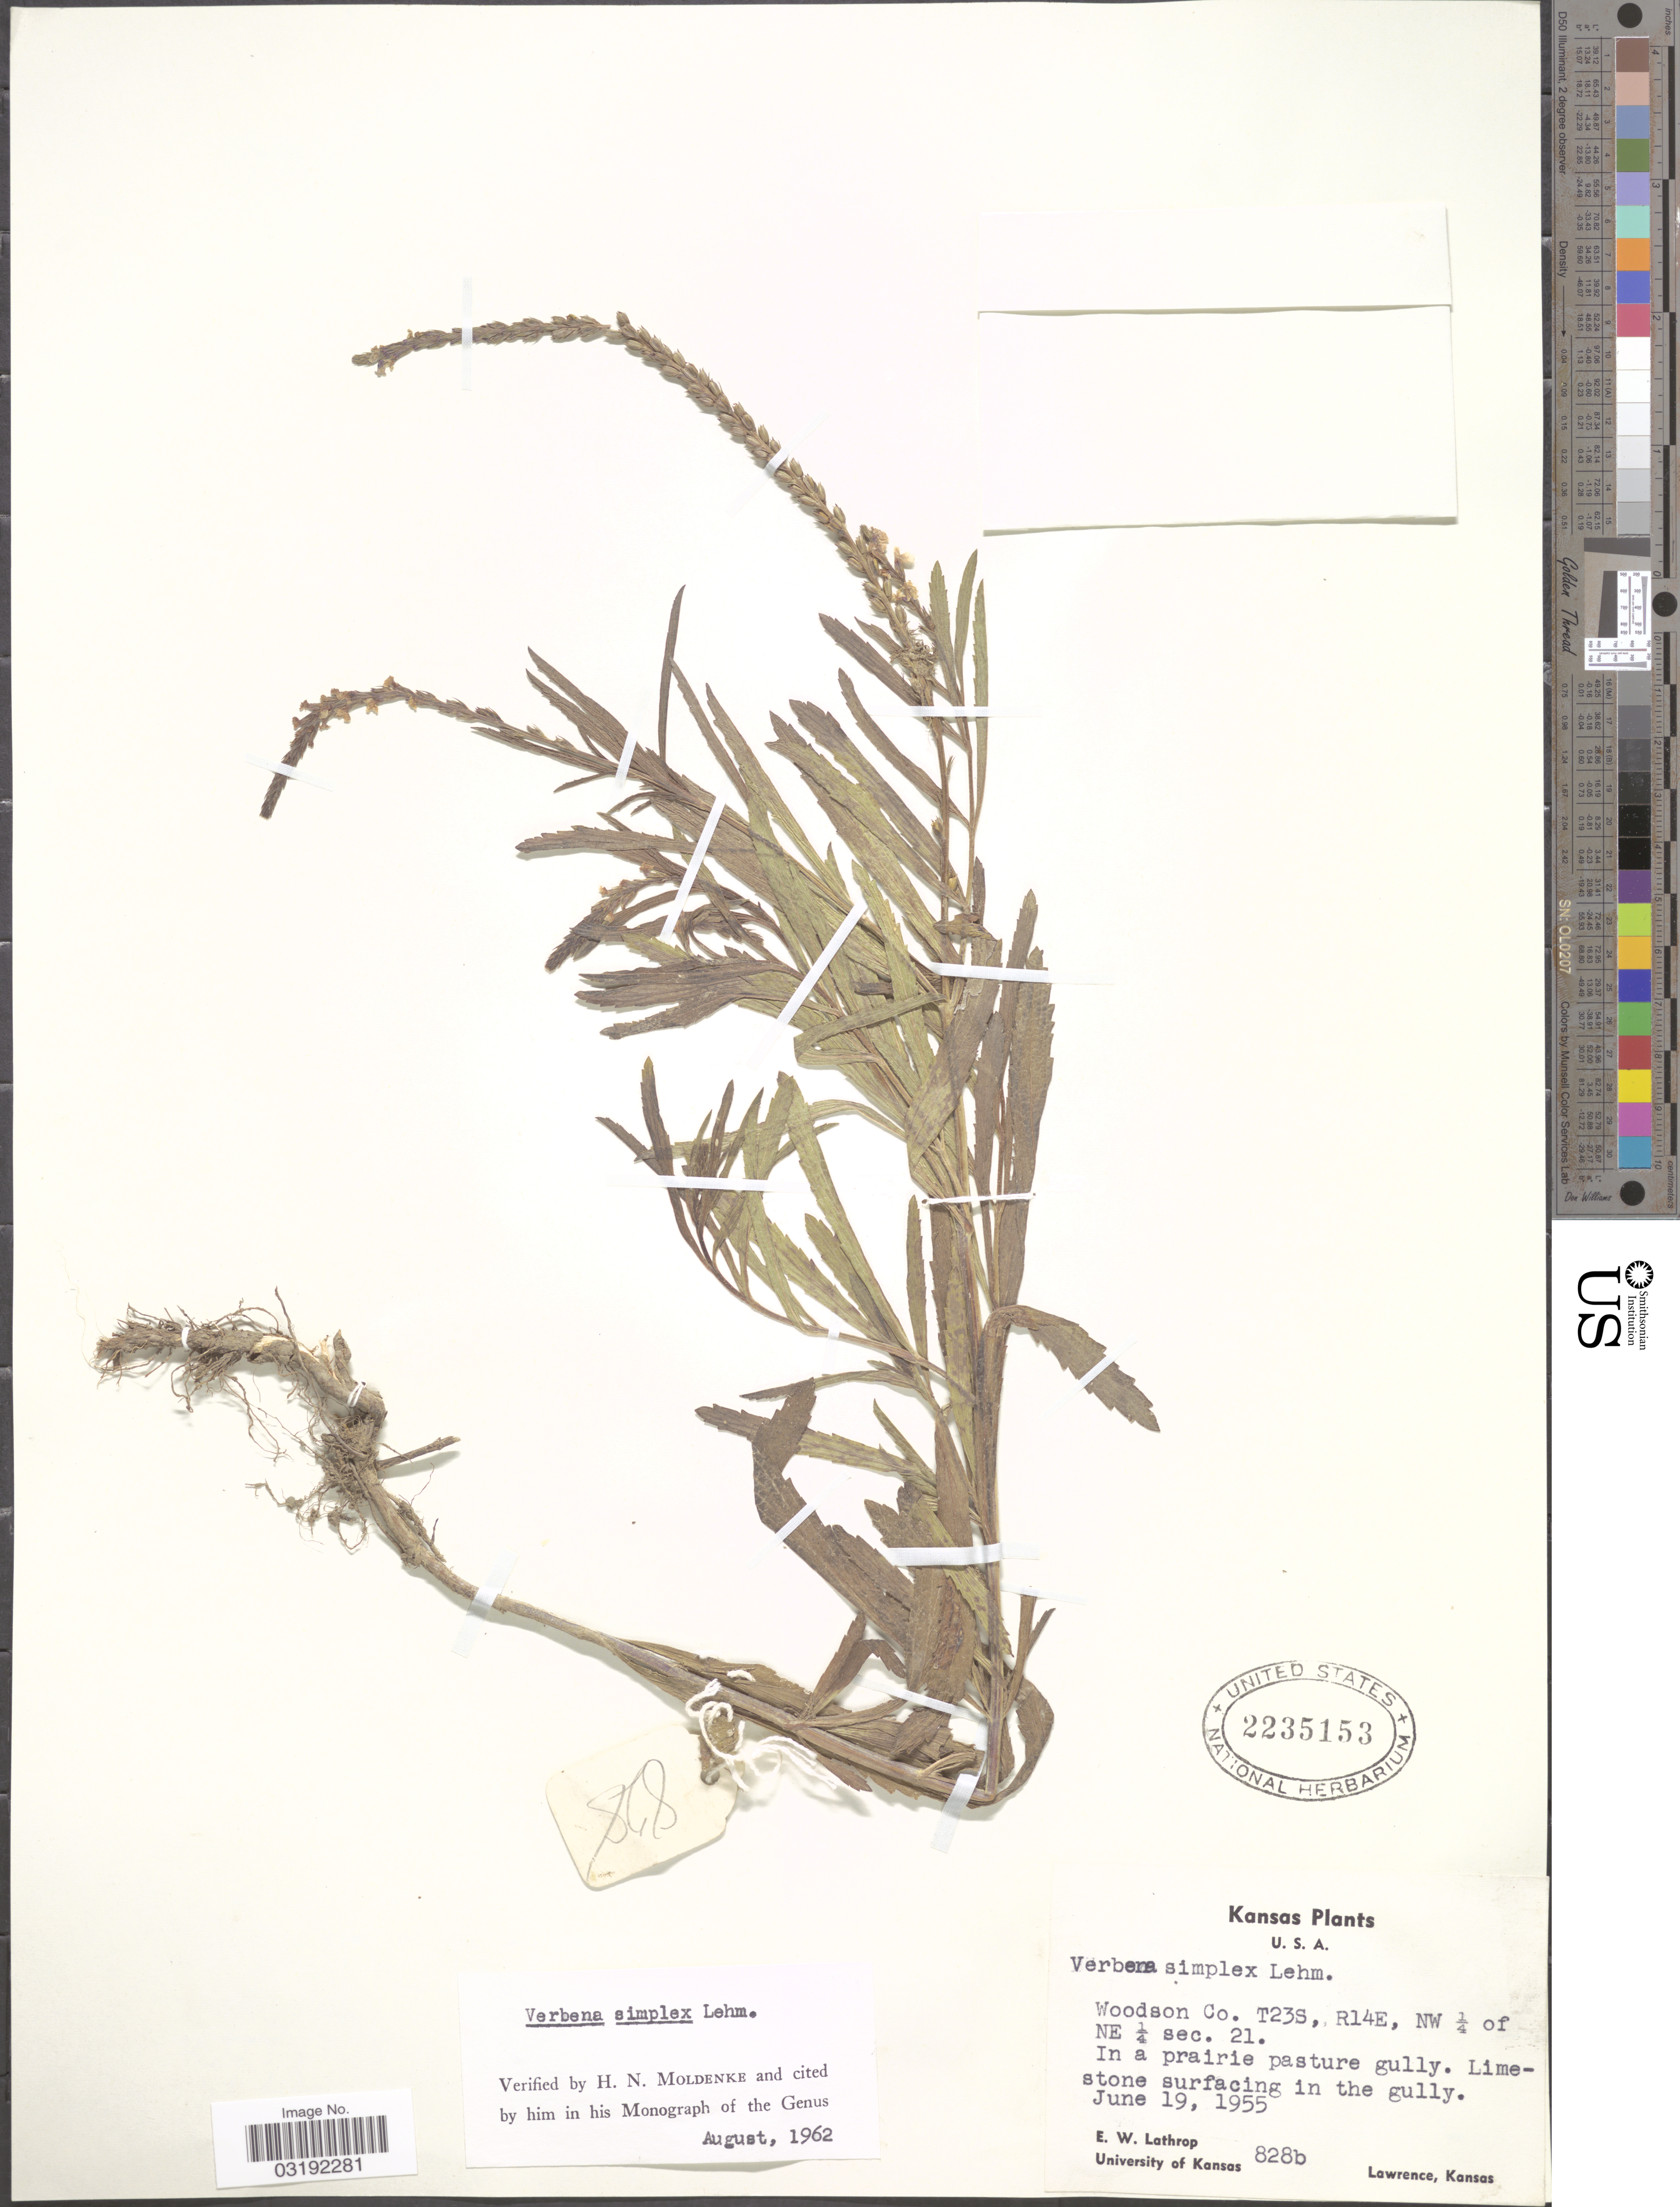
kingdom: Plantae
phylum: Tracheophyta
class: Magnoliopsida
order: Lamiales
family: Verbenaceae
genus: Verbena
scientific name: Verbena simplex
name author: F. Lehm.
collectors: E. W. Lathrop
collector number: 828b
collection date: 1955-06-19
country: United States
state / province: Kansas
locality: Woodson Co. T23S, R14E, NW ¼ of NE ¼ sec. 21.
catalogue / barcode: US 2235153